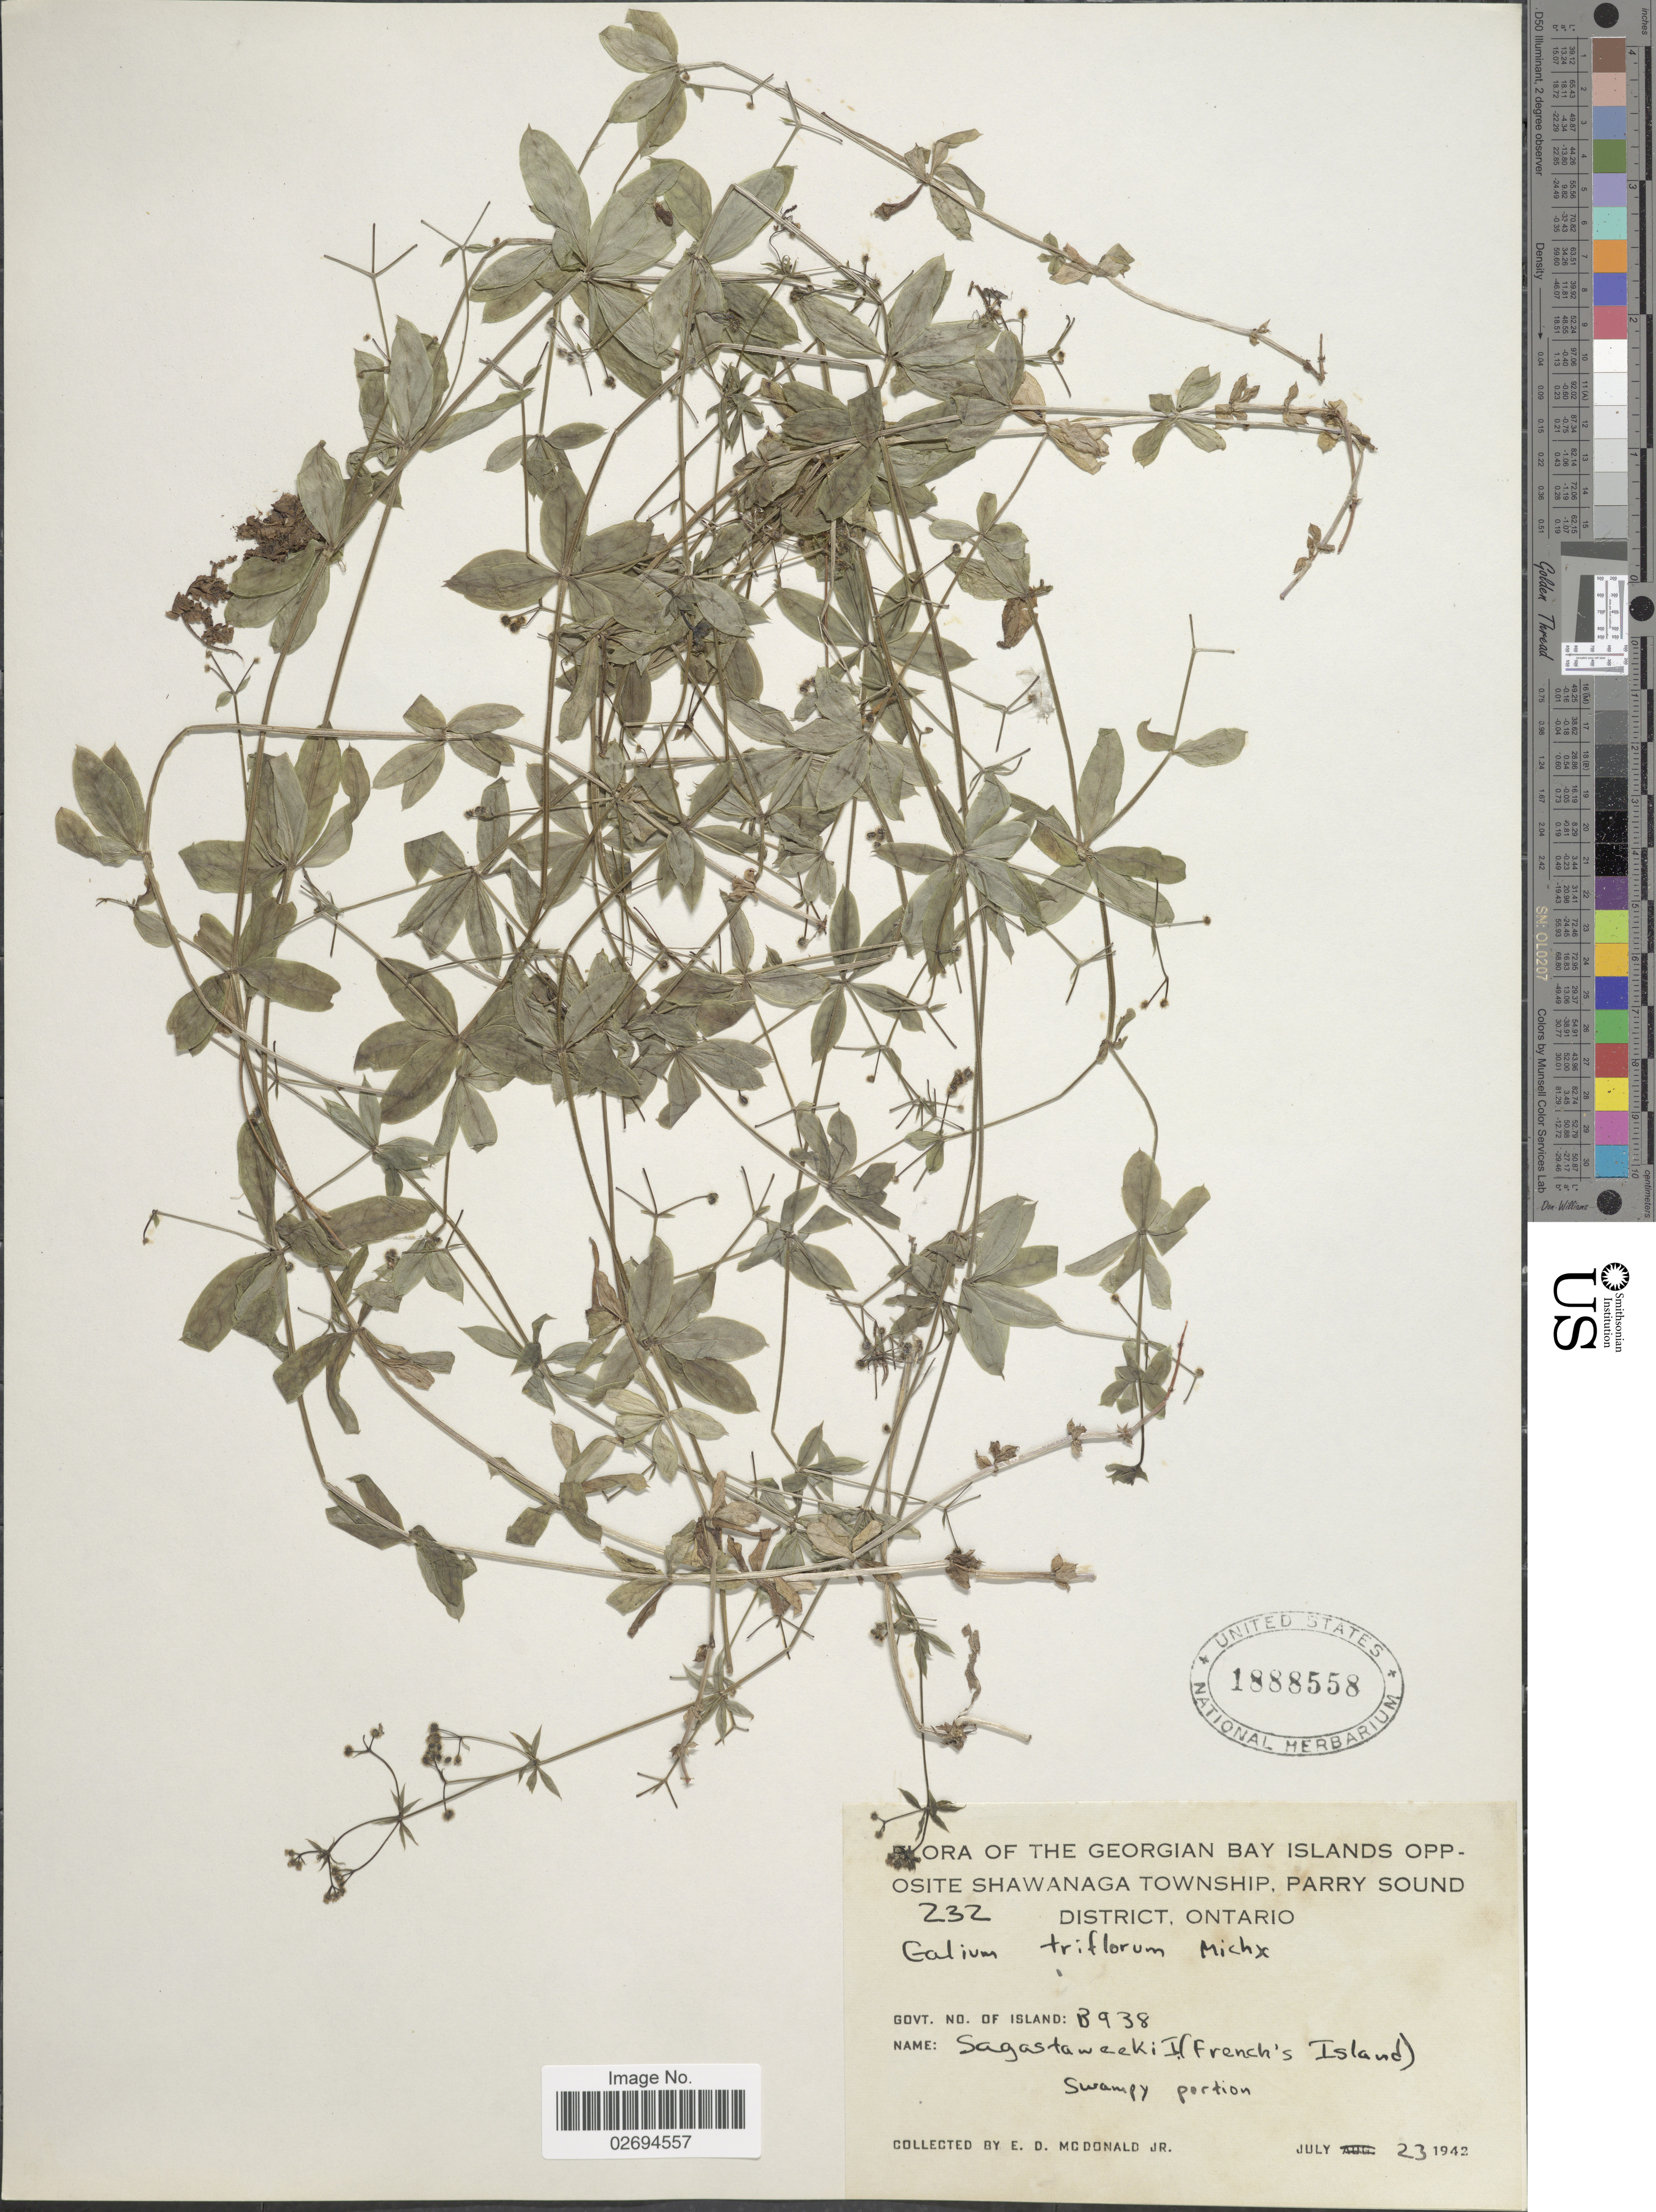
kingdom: Plantae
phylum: Tracheophyta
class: Magnoliopsida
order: Gentianales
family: Rubiaceae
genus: Galium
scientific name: Galium triflorum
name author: Michx.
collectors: E. D. McDonald Jr.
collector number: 232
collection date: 1942-07-23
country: Canada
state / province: Ontario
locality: Georgian Bay Islands opposite Shawanaga Township, Parry Sound District. Govt. No. of Island: B938. Sagastaweeki I. (French's Island)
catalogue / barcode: US 1888558